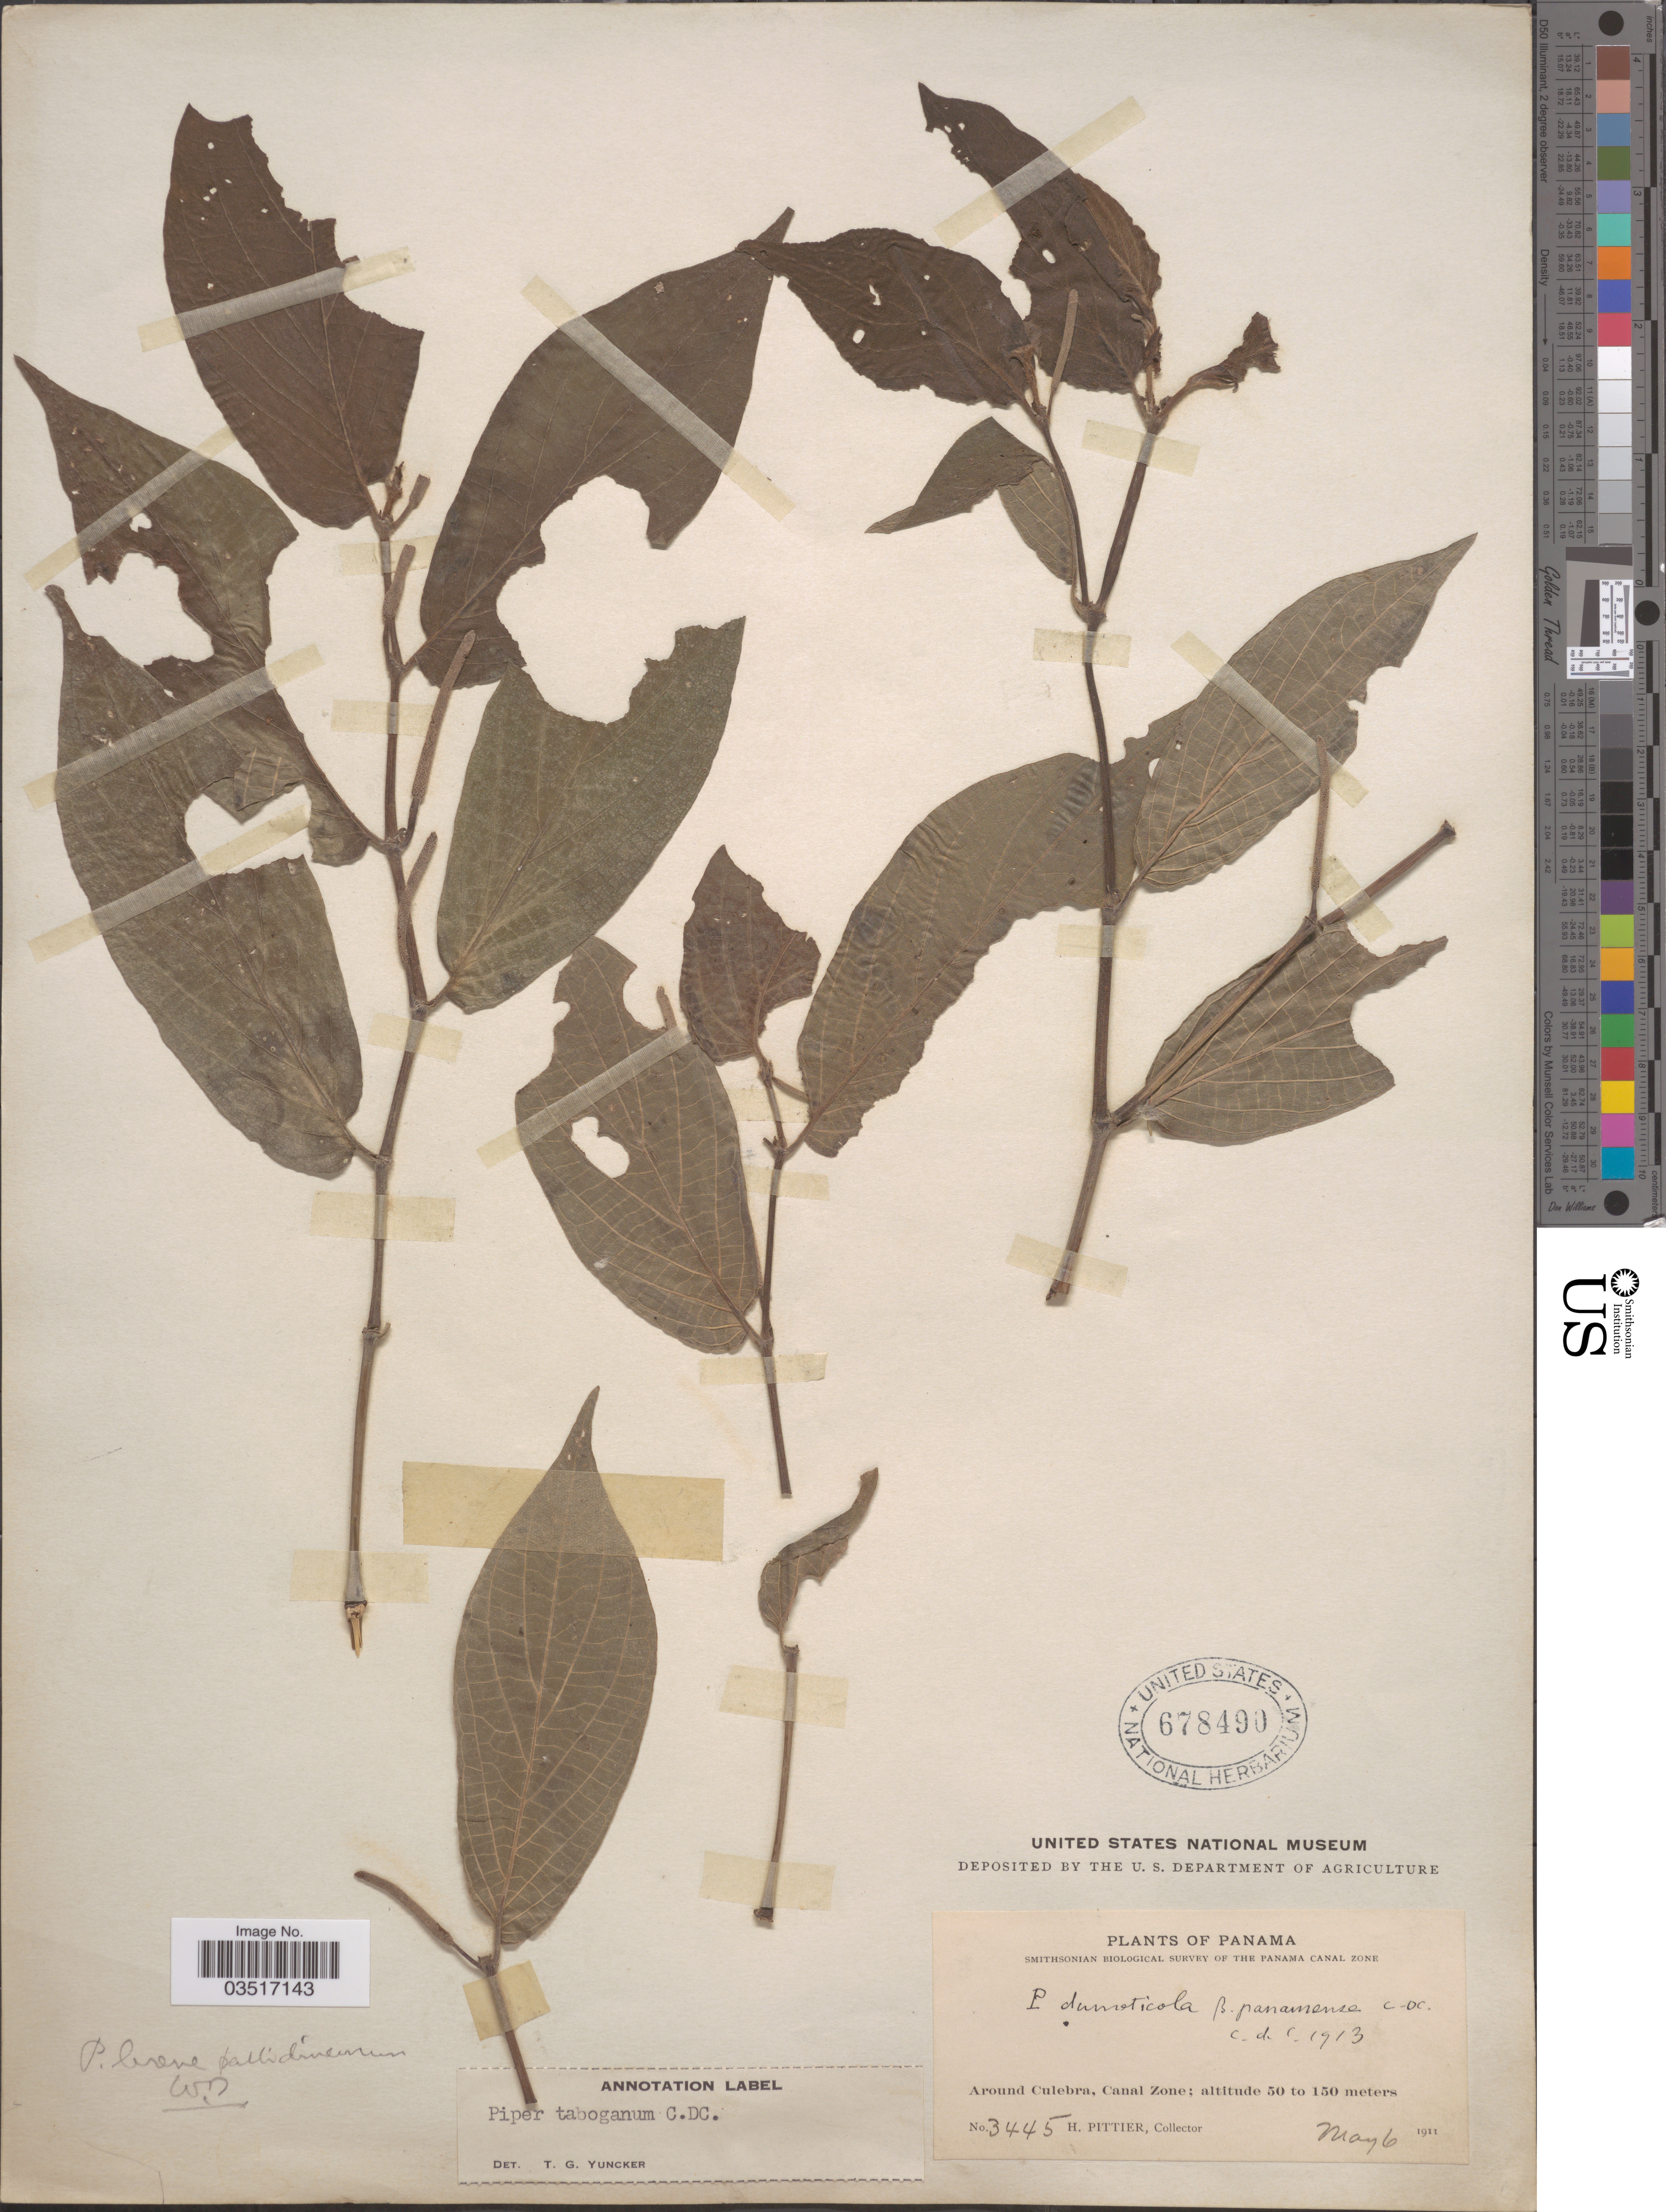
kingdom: Plantae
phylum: Tracheophyta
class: Magnoliopsida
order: Piperales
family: Piperaceae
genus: Piper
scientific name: Piper taboganum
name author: C. DC.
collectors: H. F. Pittier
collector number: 3445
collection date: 1911-05-06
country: Panama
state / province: Colón / Panamá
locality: Around Culebra, Canal Zone.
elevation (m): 50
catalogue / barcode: US 678490